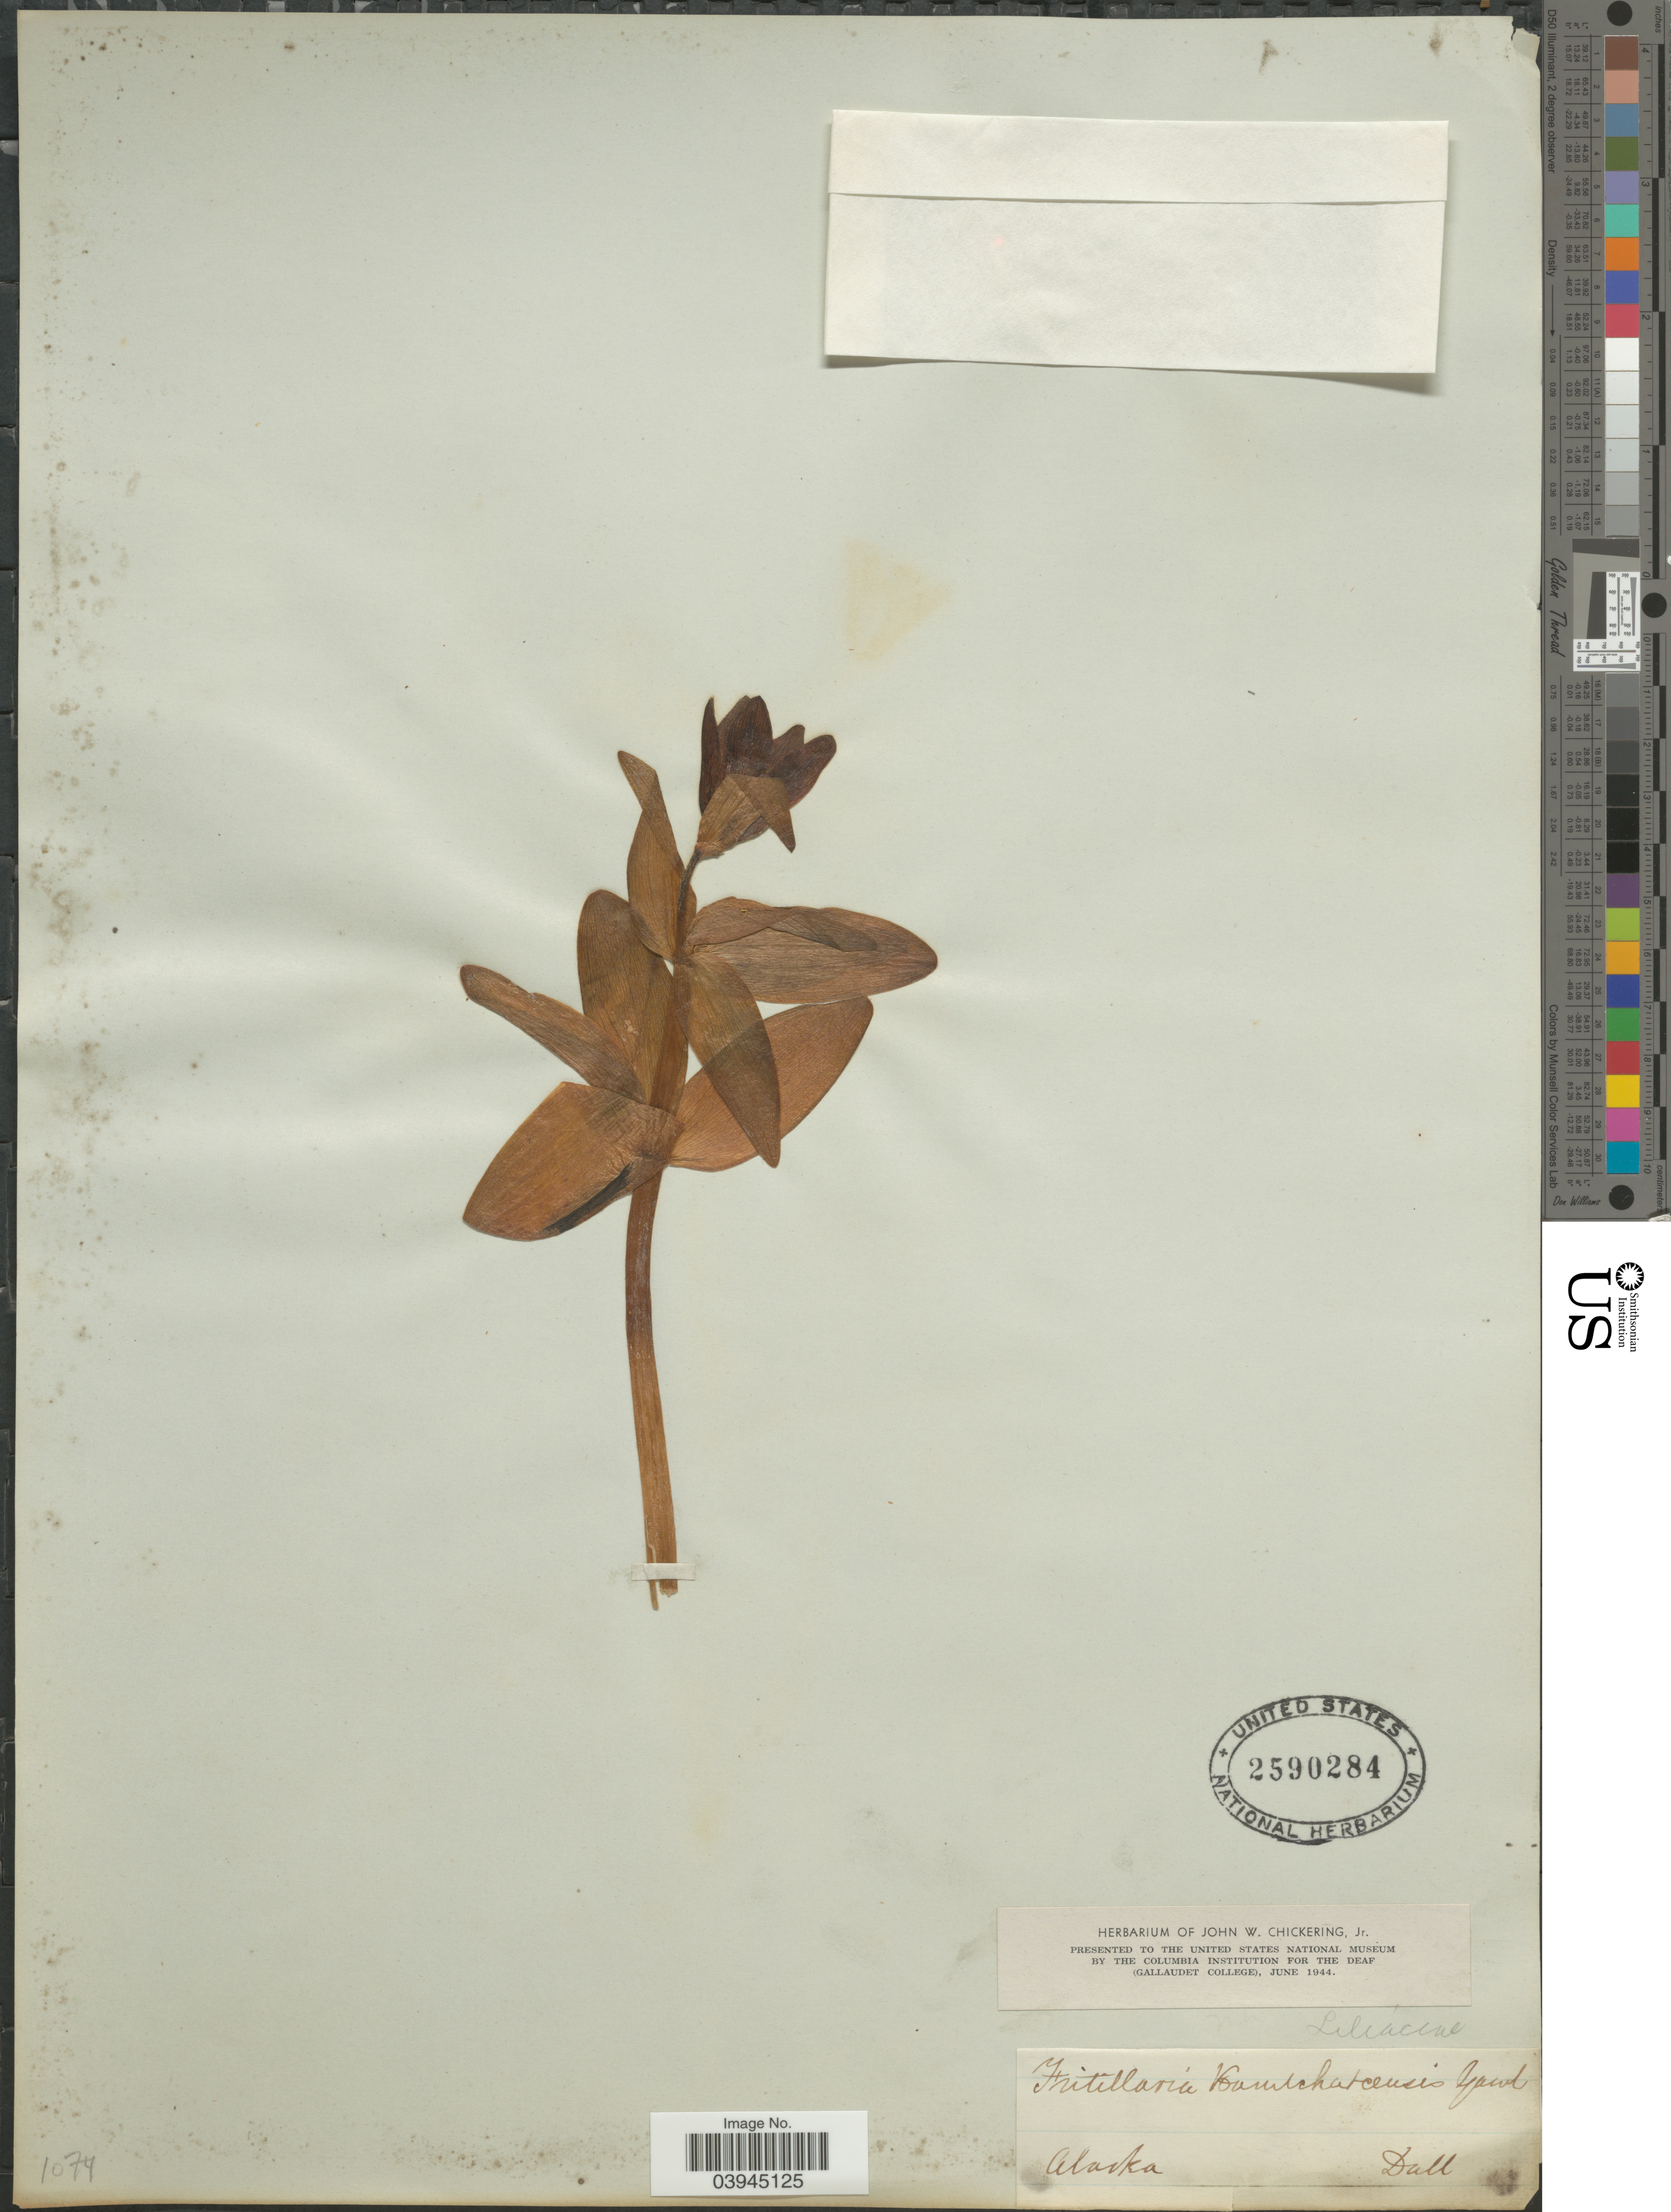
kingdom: Plantae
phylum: Tracheophyta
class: Liliopsida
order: Liliales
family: Liliaceae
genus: Fritillaria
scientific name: Fritillaria camschatcensis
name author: (L.) Ker Gawl.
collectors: -. Dall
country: United States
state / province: Alaska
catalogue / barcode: US 2590284